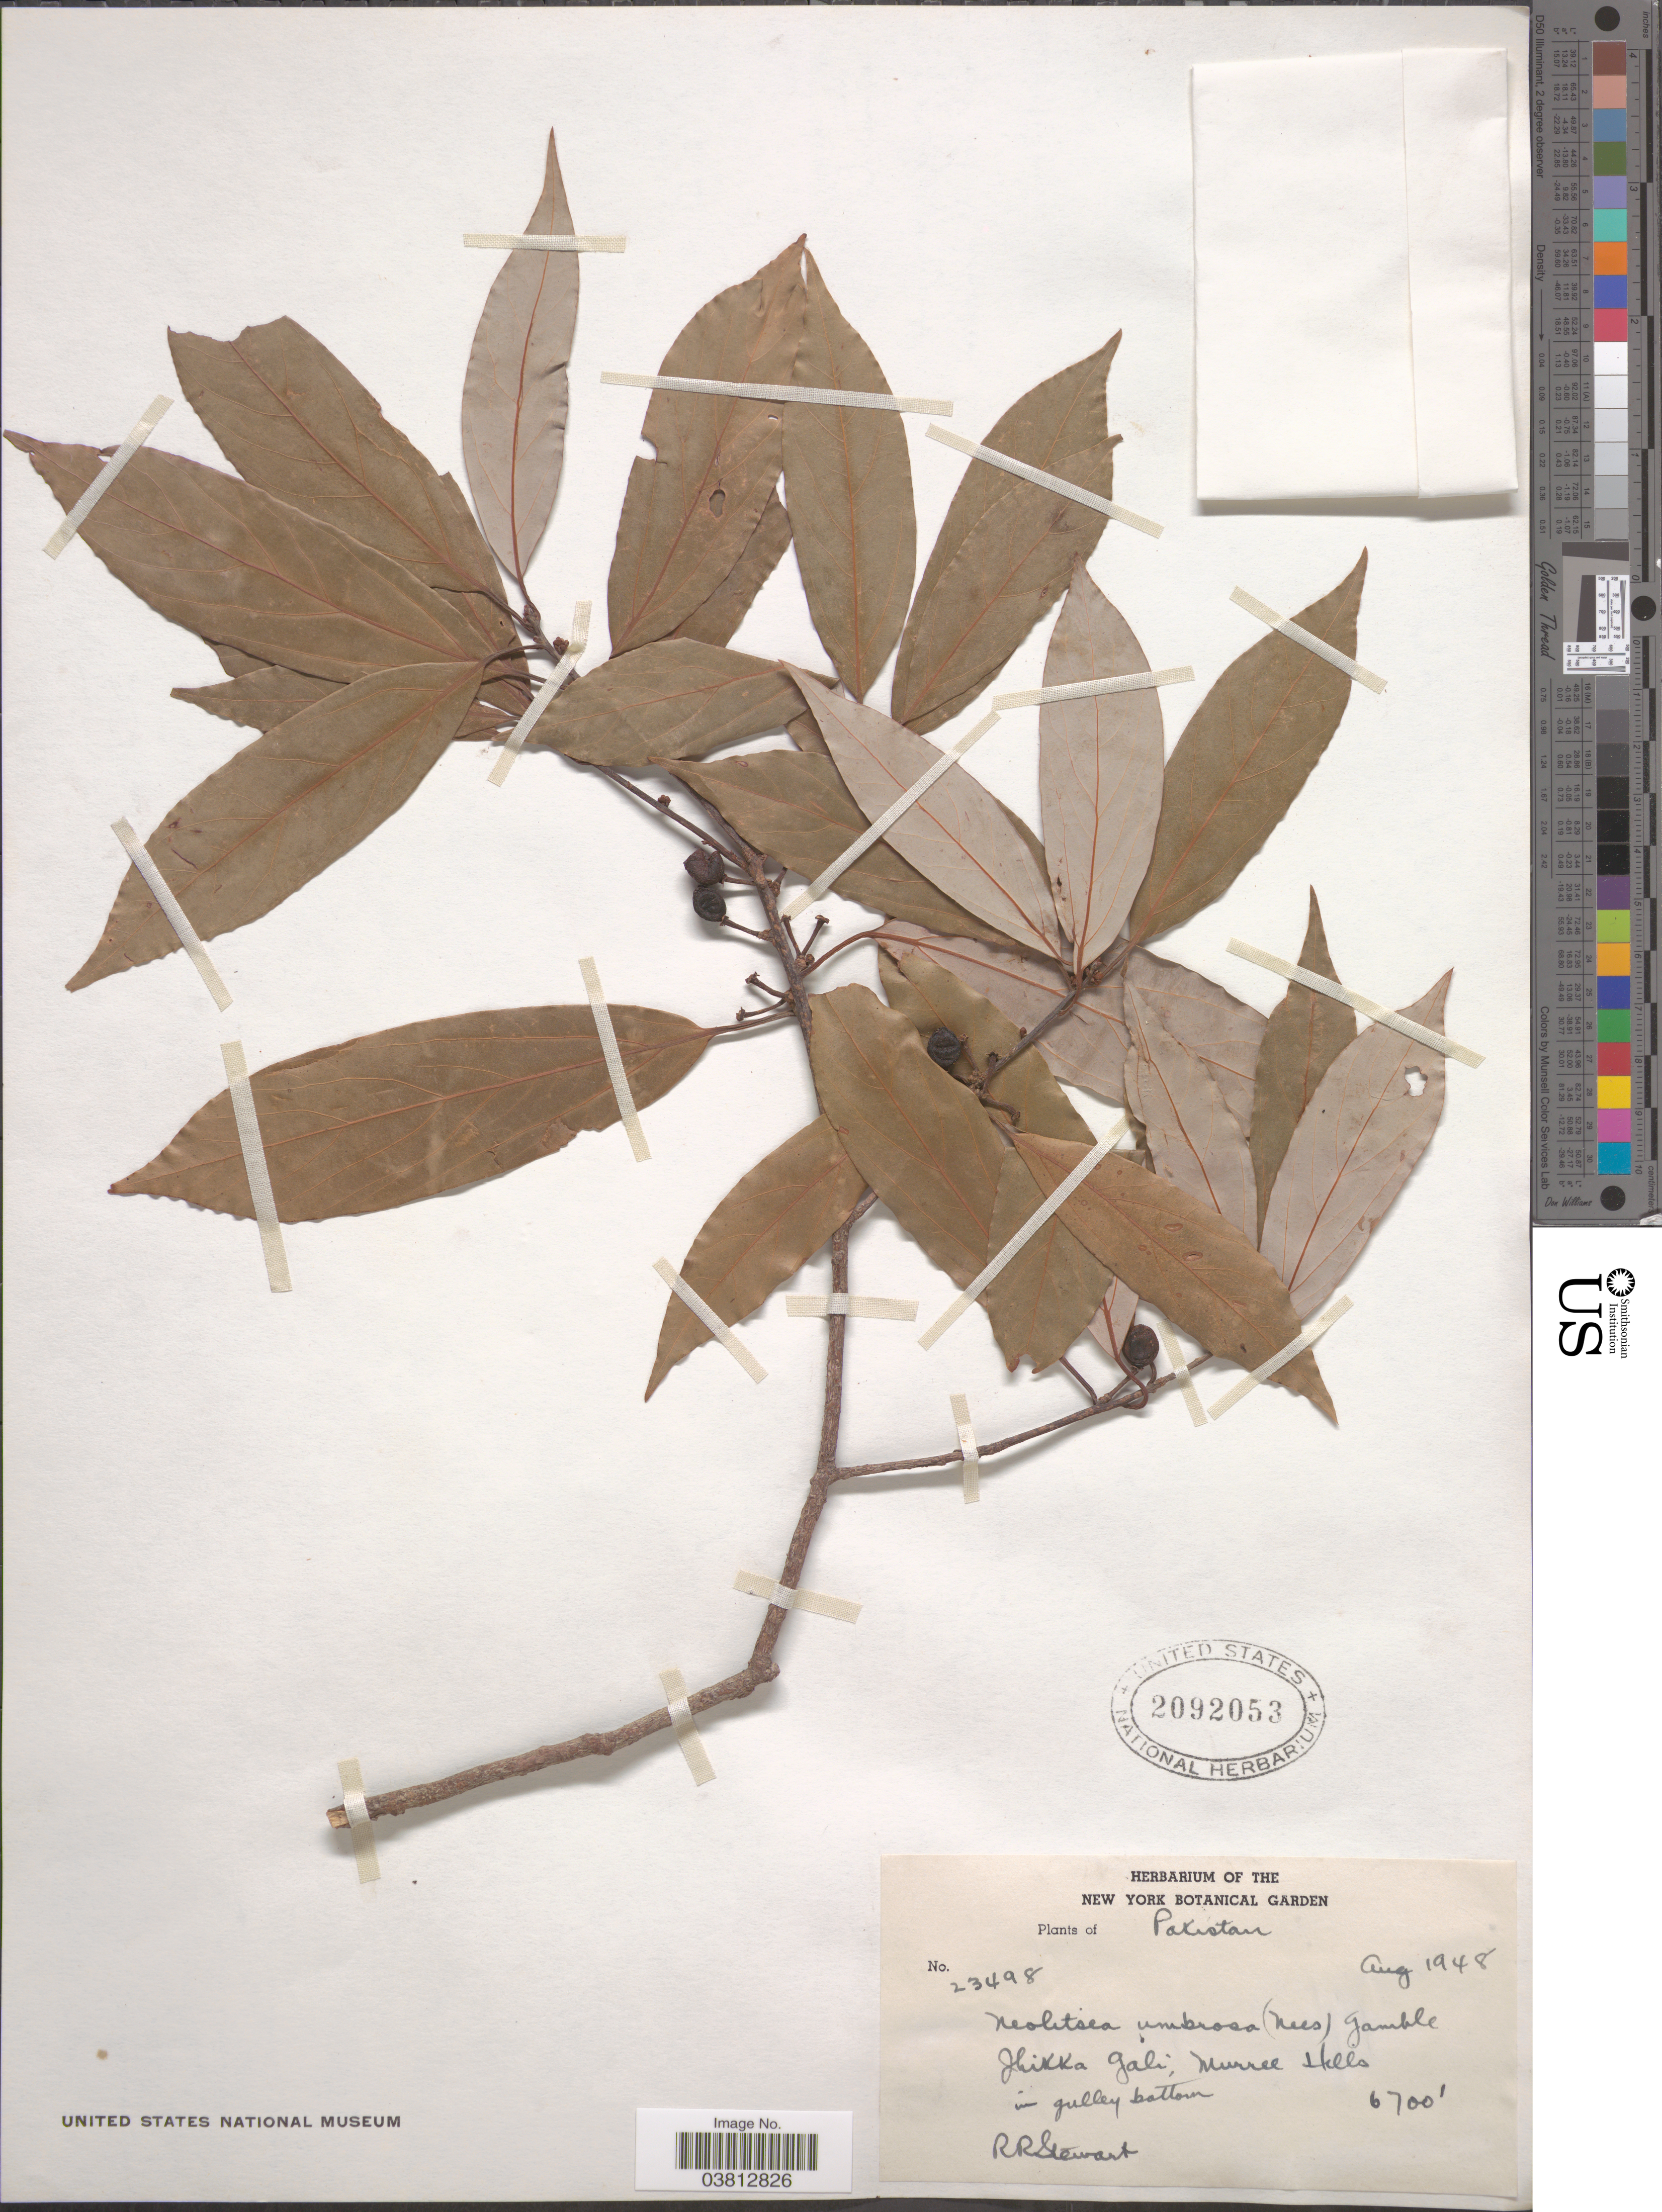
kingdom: Plantae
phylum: Tracheophyta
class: Magnoliopsida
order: Laurales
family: Lauraceae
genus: Neolitsea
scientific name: Neolitsea umbrosa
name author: (Nees) Gamble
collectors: R. Stewart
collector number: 23498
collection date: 1948-08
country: Pakistan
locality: Jhikka Gali; Murree Hills in gulley bottom.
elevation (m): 2042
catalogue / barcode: US 2092053